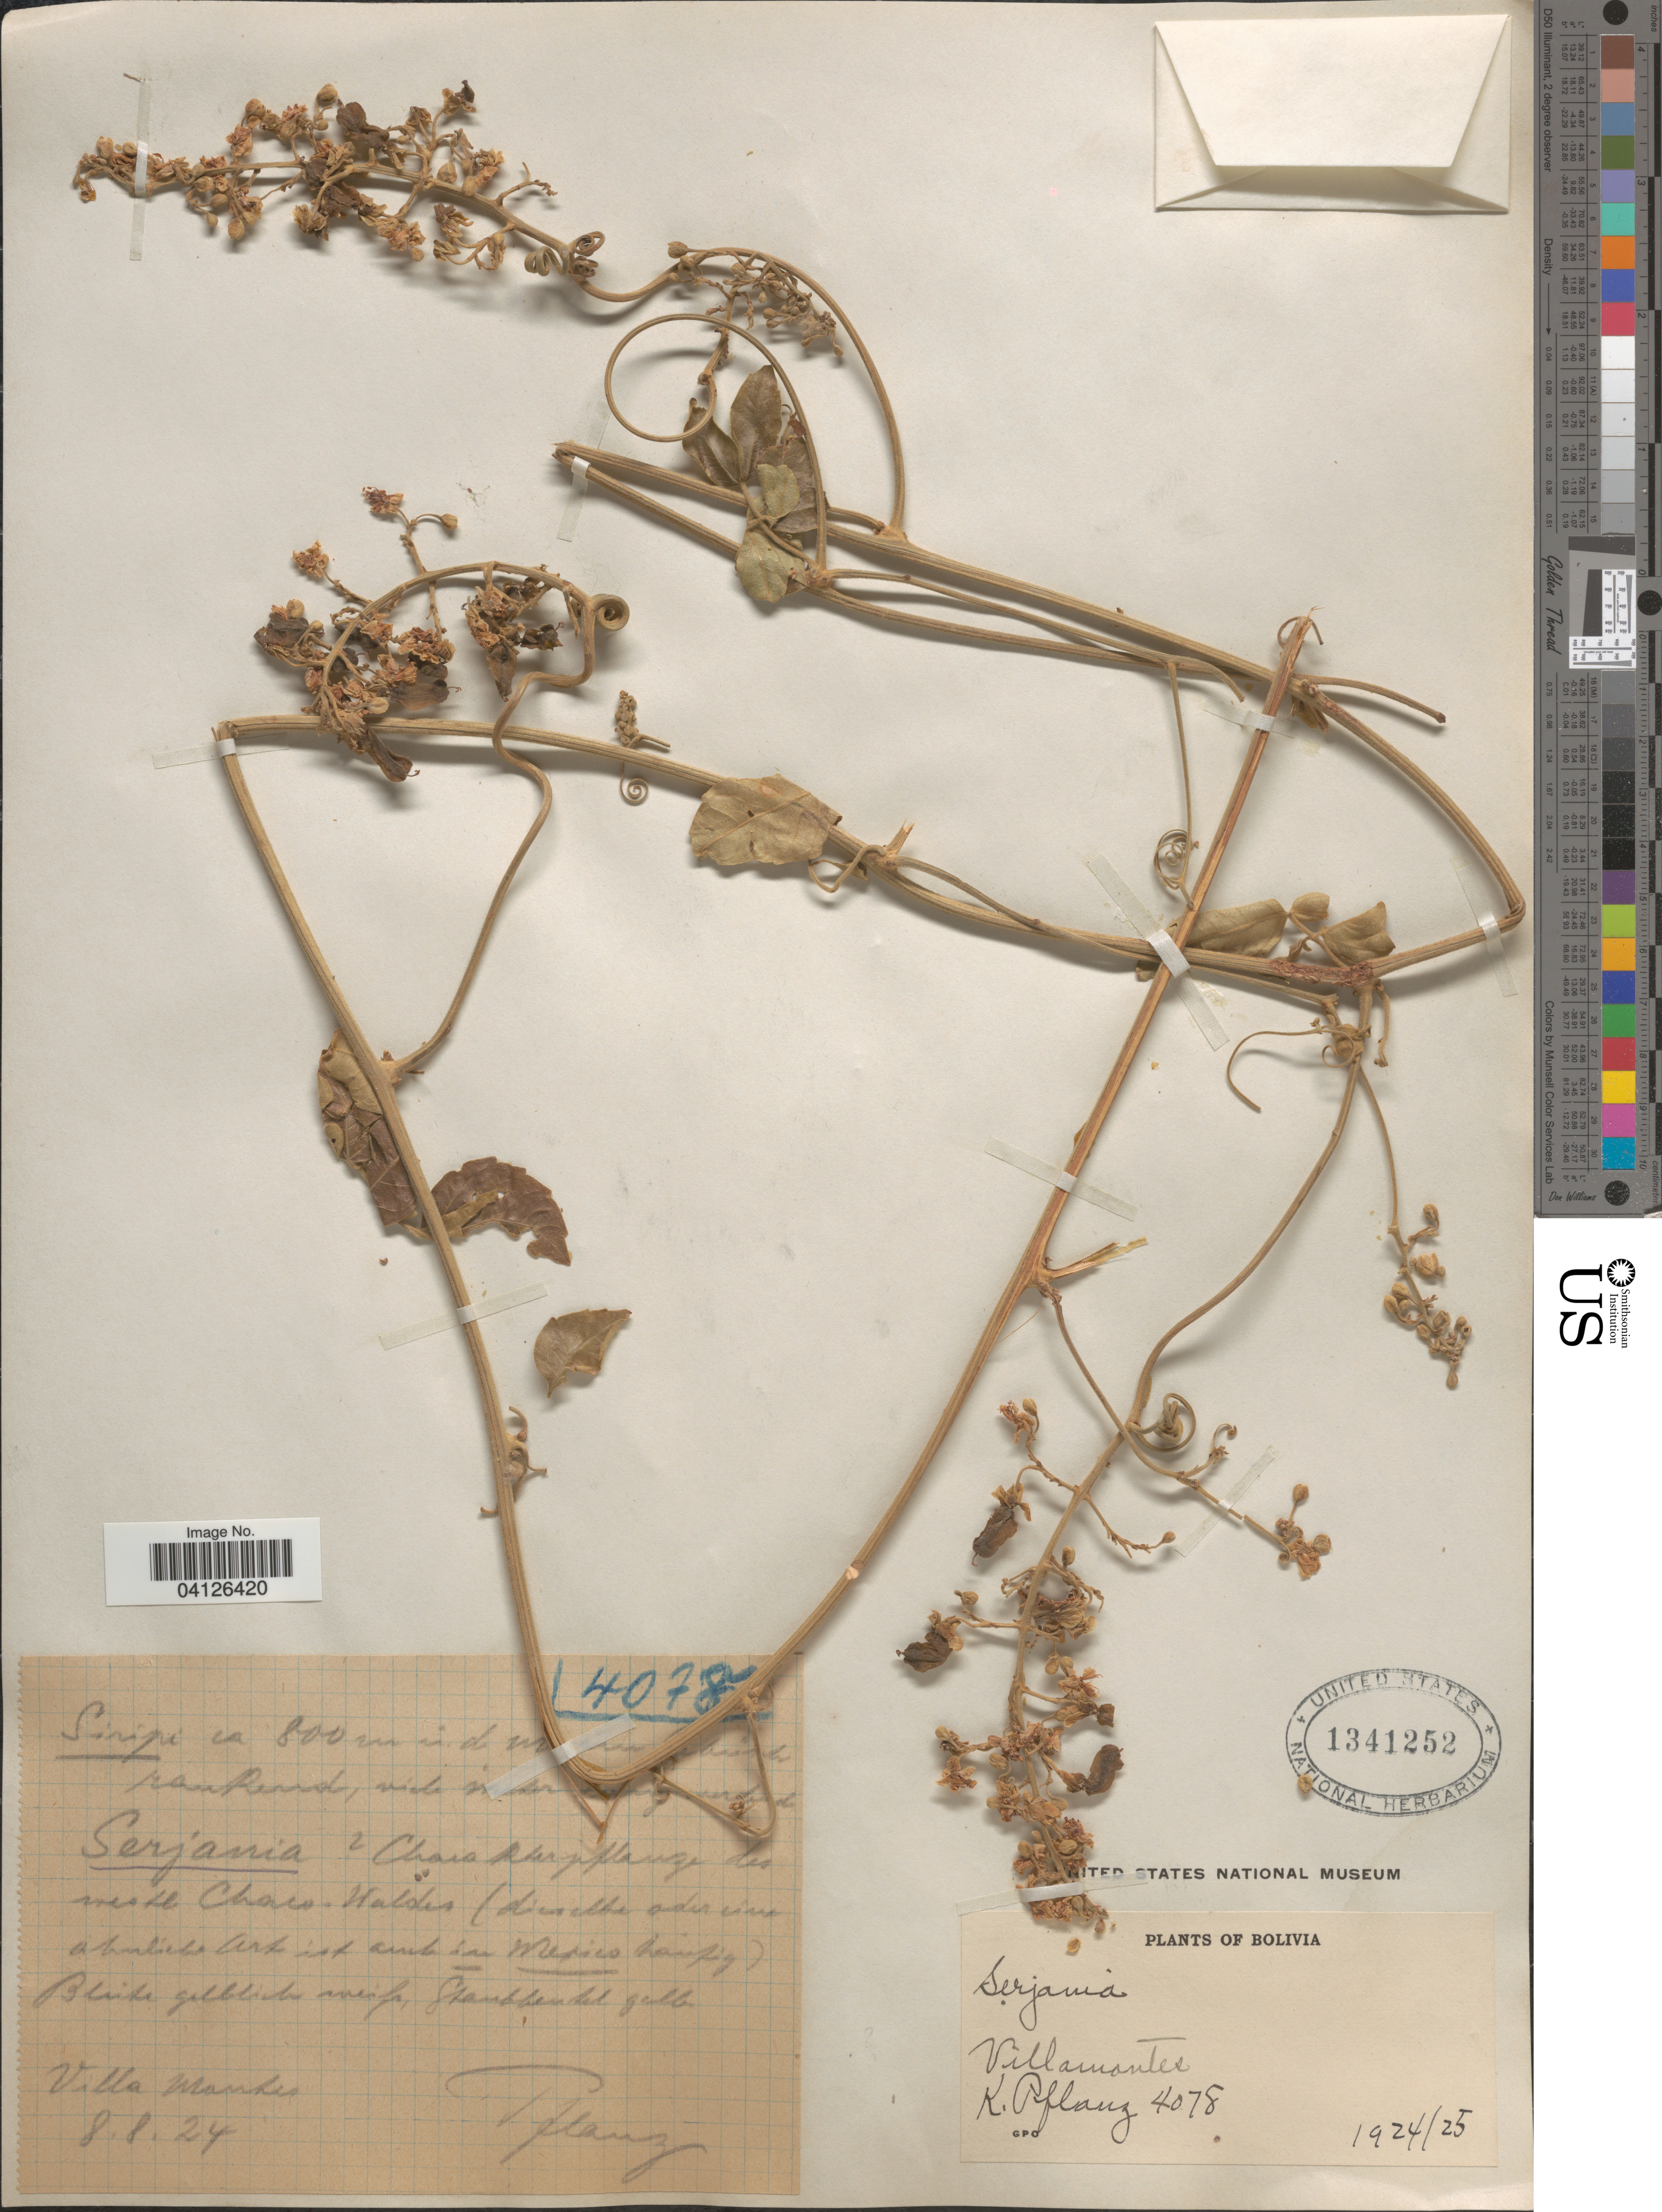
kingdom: Plantae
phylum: Tracheophyta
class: Magnoliopsida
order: Sapindales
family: Sapindaceae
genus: Serjania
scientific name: Serjania neei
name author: Acev.-Rodr.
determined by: Acevedo-Rodriguez, P., (US), Smithsonian Institution - National Museum of Natural History (UNITED STATES)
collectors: K. Pflanz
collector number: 4078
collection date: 1924-08-08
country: Bolivia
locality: Villamontes.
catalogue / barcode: US 1341252